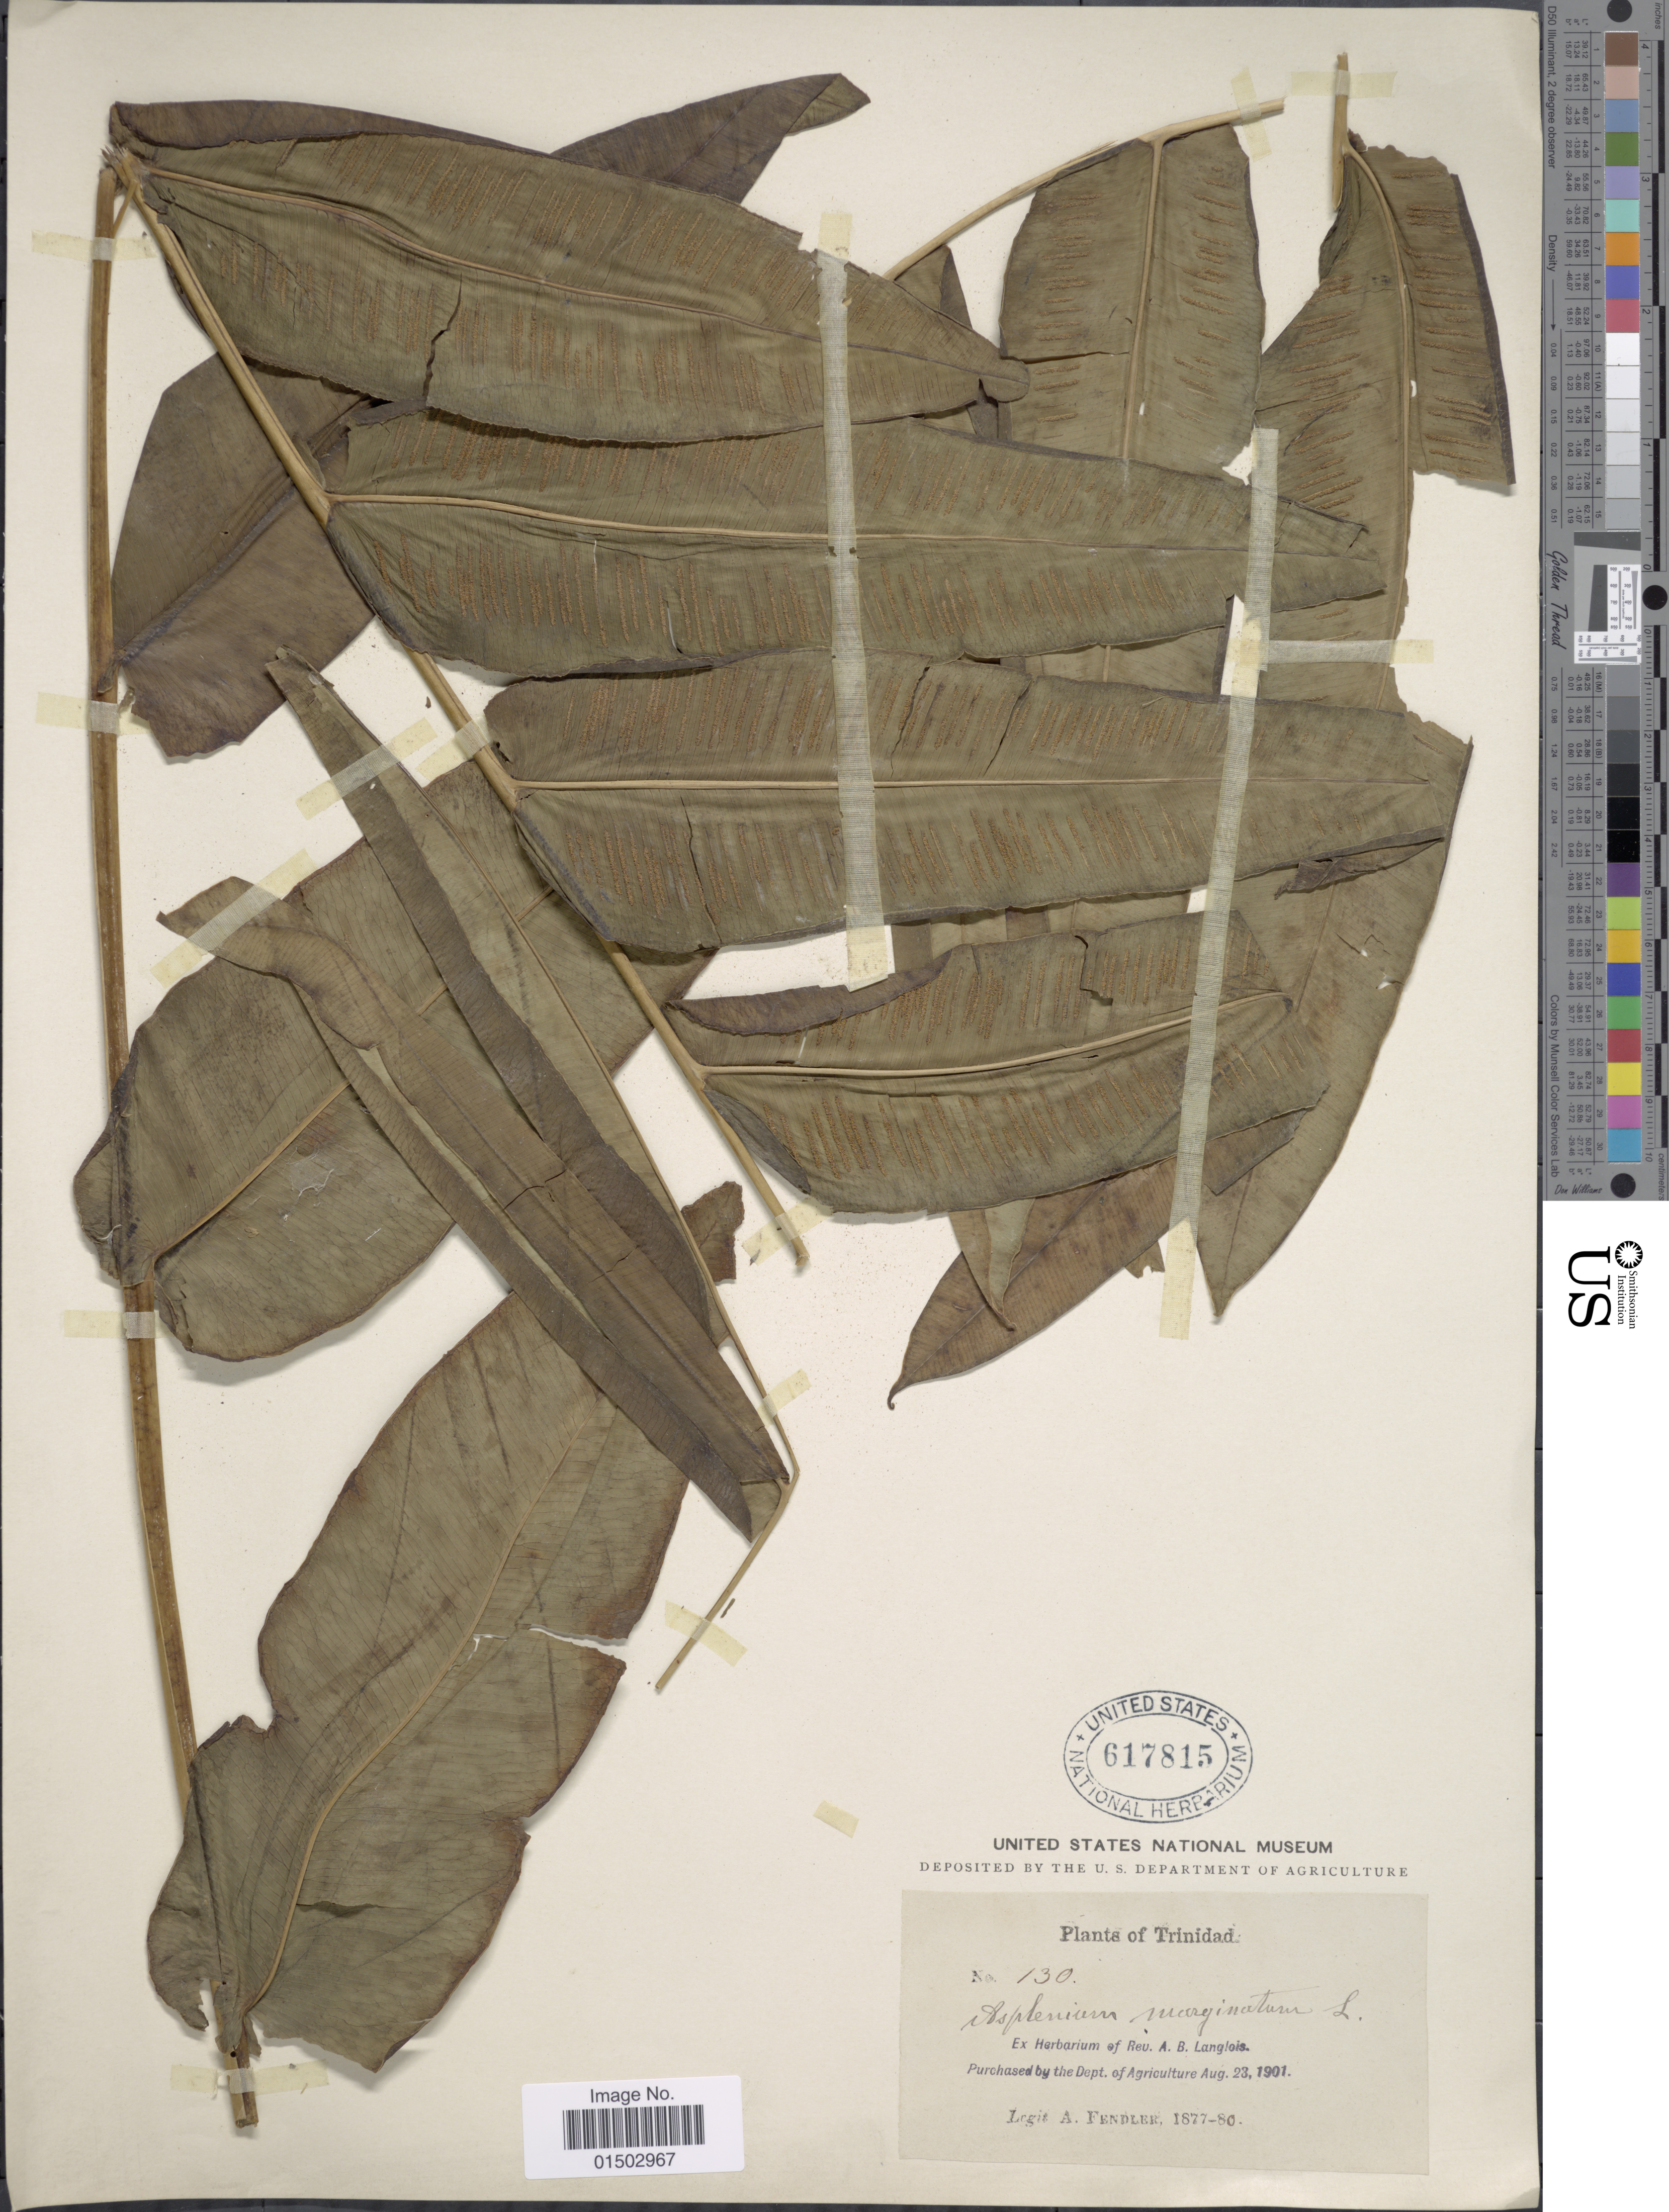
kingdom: Plantae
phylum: Tracheophyta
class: Polypodiopsida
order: Polypodiales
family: Hemidictyaceae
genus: Hemidictyum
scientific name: Hemidictyum marginatum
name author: (L.) C. Presl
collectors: A. Fendler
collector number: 130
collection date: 1877/1880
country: Trinidad and Tobago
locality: Trinidad.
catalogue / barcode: US 617815